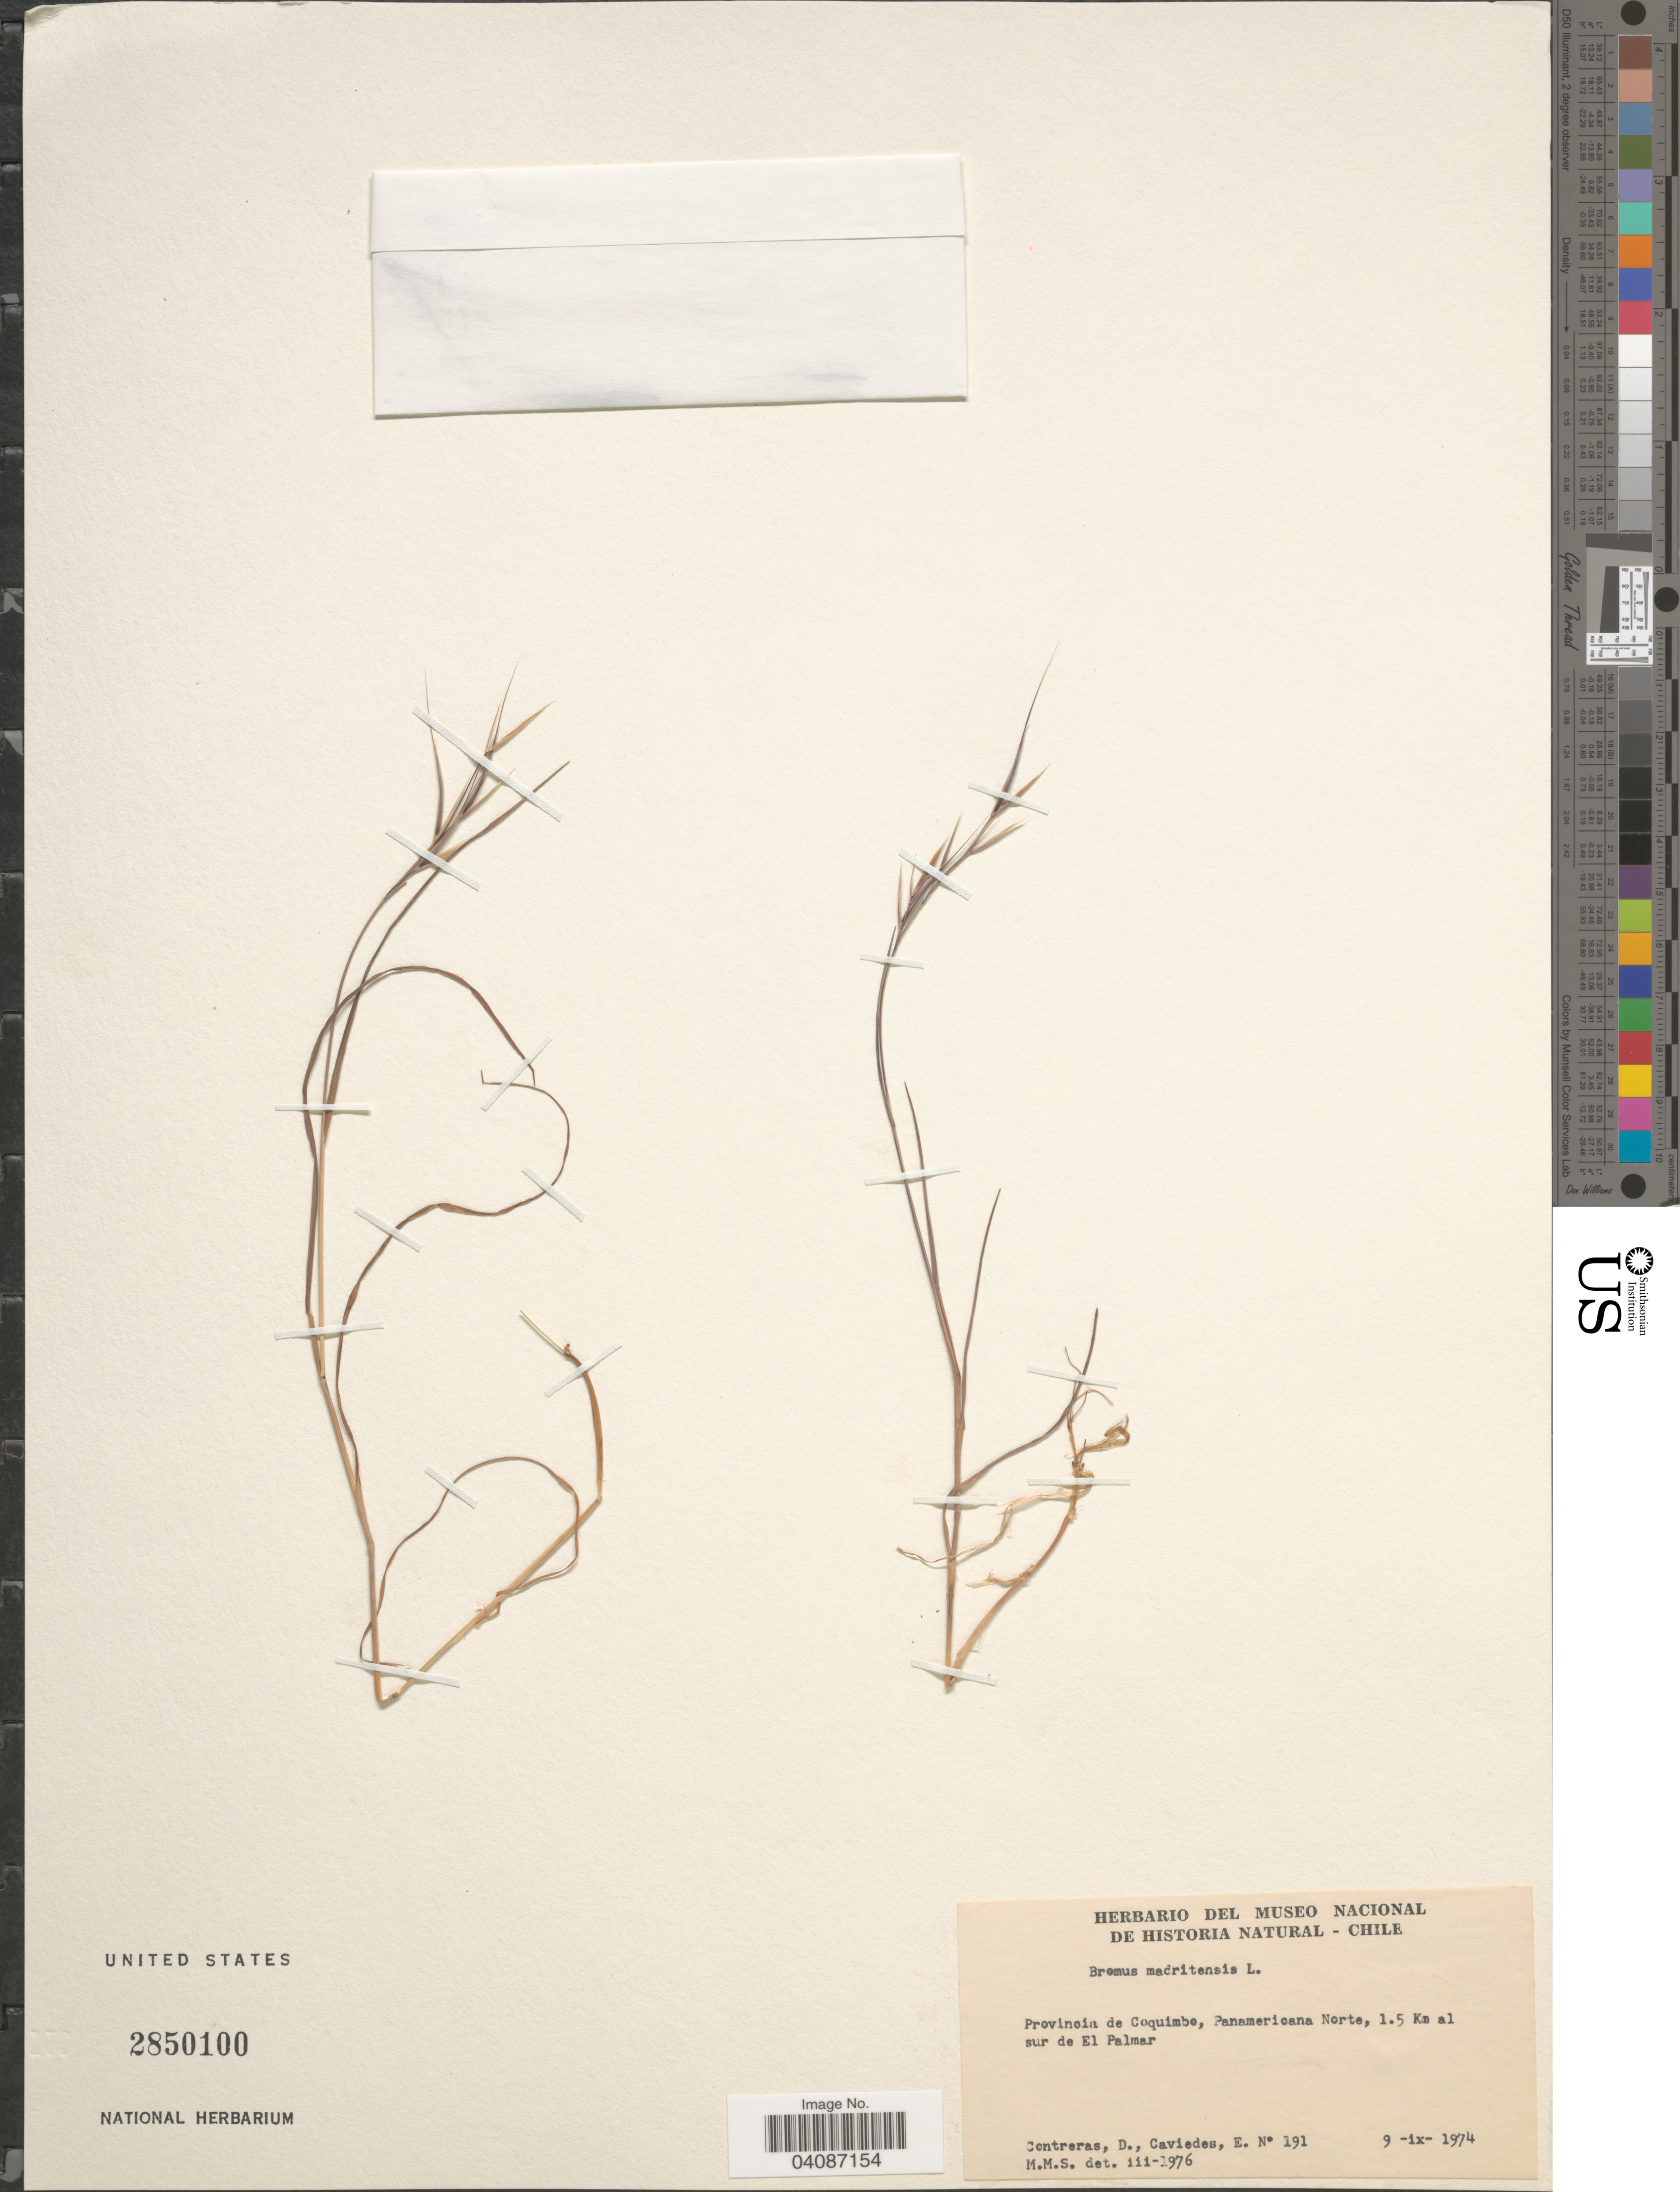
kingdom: Plantae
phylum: Tracheophyta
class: Liliopsida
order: Poales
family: Poaceae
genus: Bromus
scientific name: Bromus madritensis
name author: L.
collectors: D. Contreras & E. Caviedes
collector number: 191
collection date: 1974-09-09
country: Chile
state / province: Coquimbo (IV)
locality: Panamericana Norte, 1.5 Km al sur de El Palmar.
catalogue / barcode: US 2850100